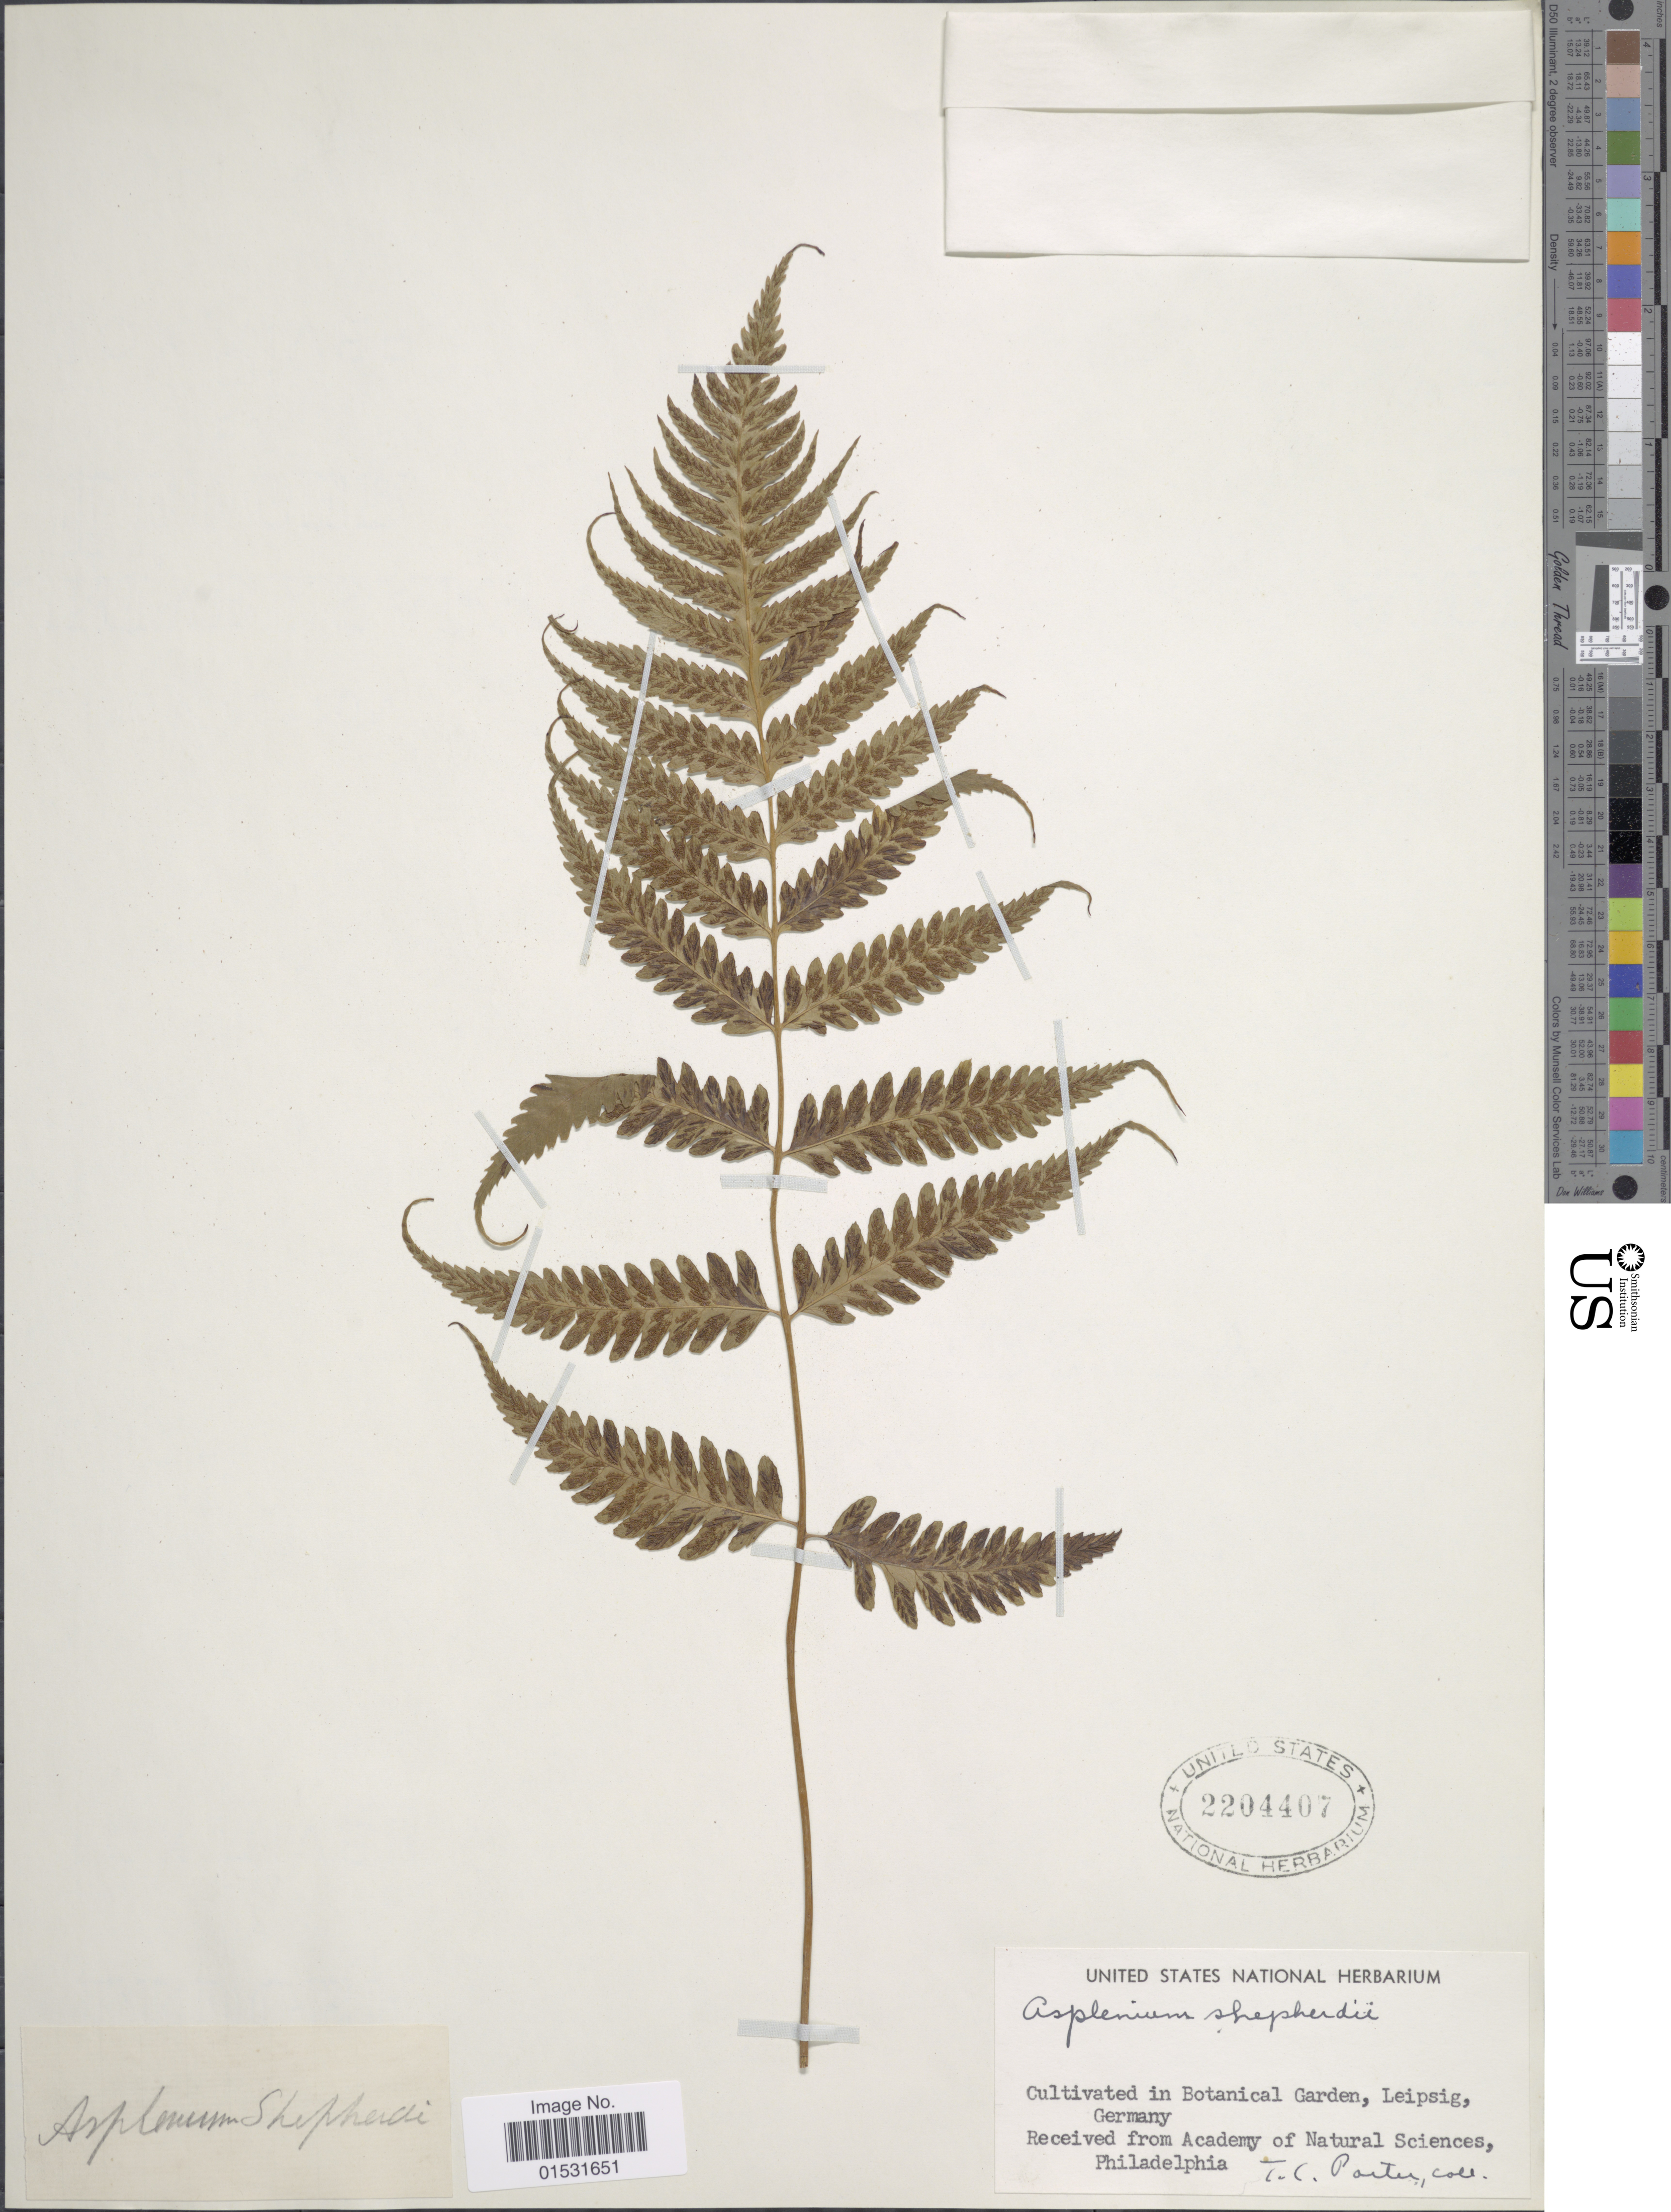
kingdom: Plantae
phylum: Tracheophyta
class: Polypodiopsida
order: Polypodiales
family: Athyriaceae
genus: Diplazium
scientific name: Diplazium cristatum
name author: (Desr.) Alston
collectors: T. C. Porter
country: Germany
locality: Botanical Garden, Leipsig.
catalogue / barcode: US 2204407